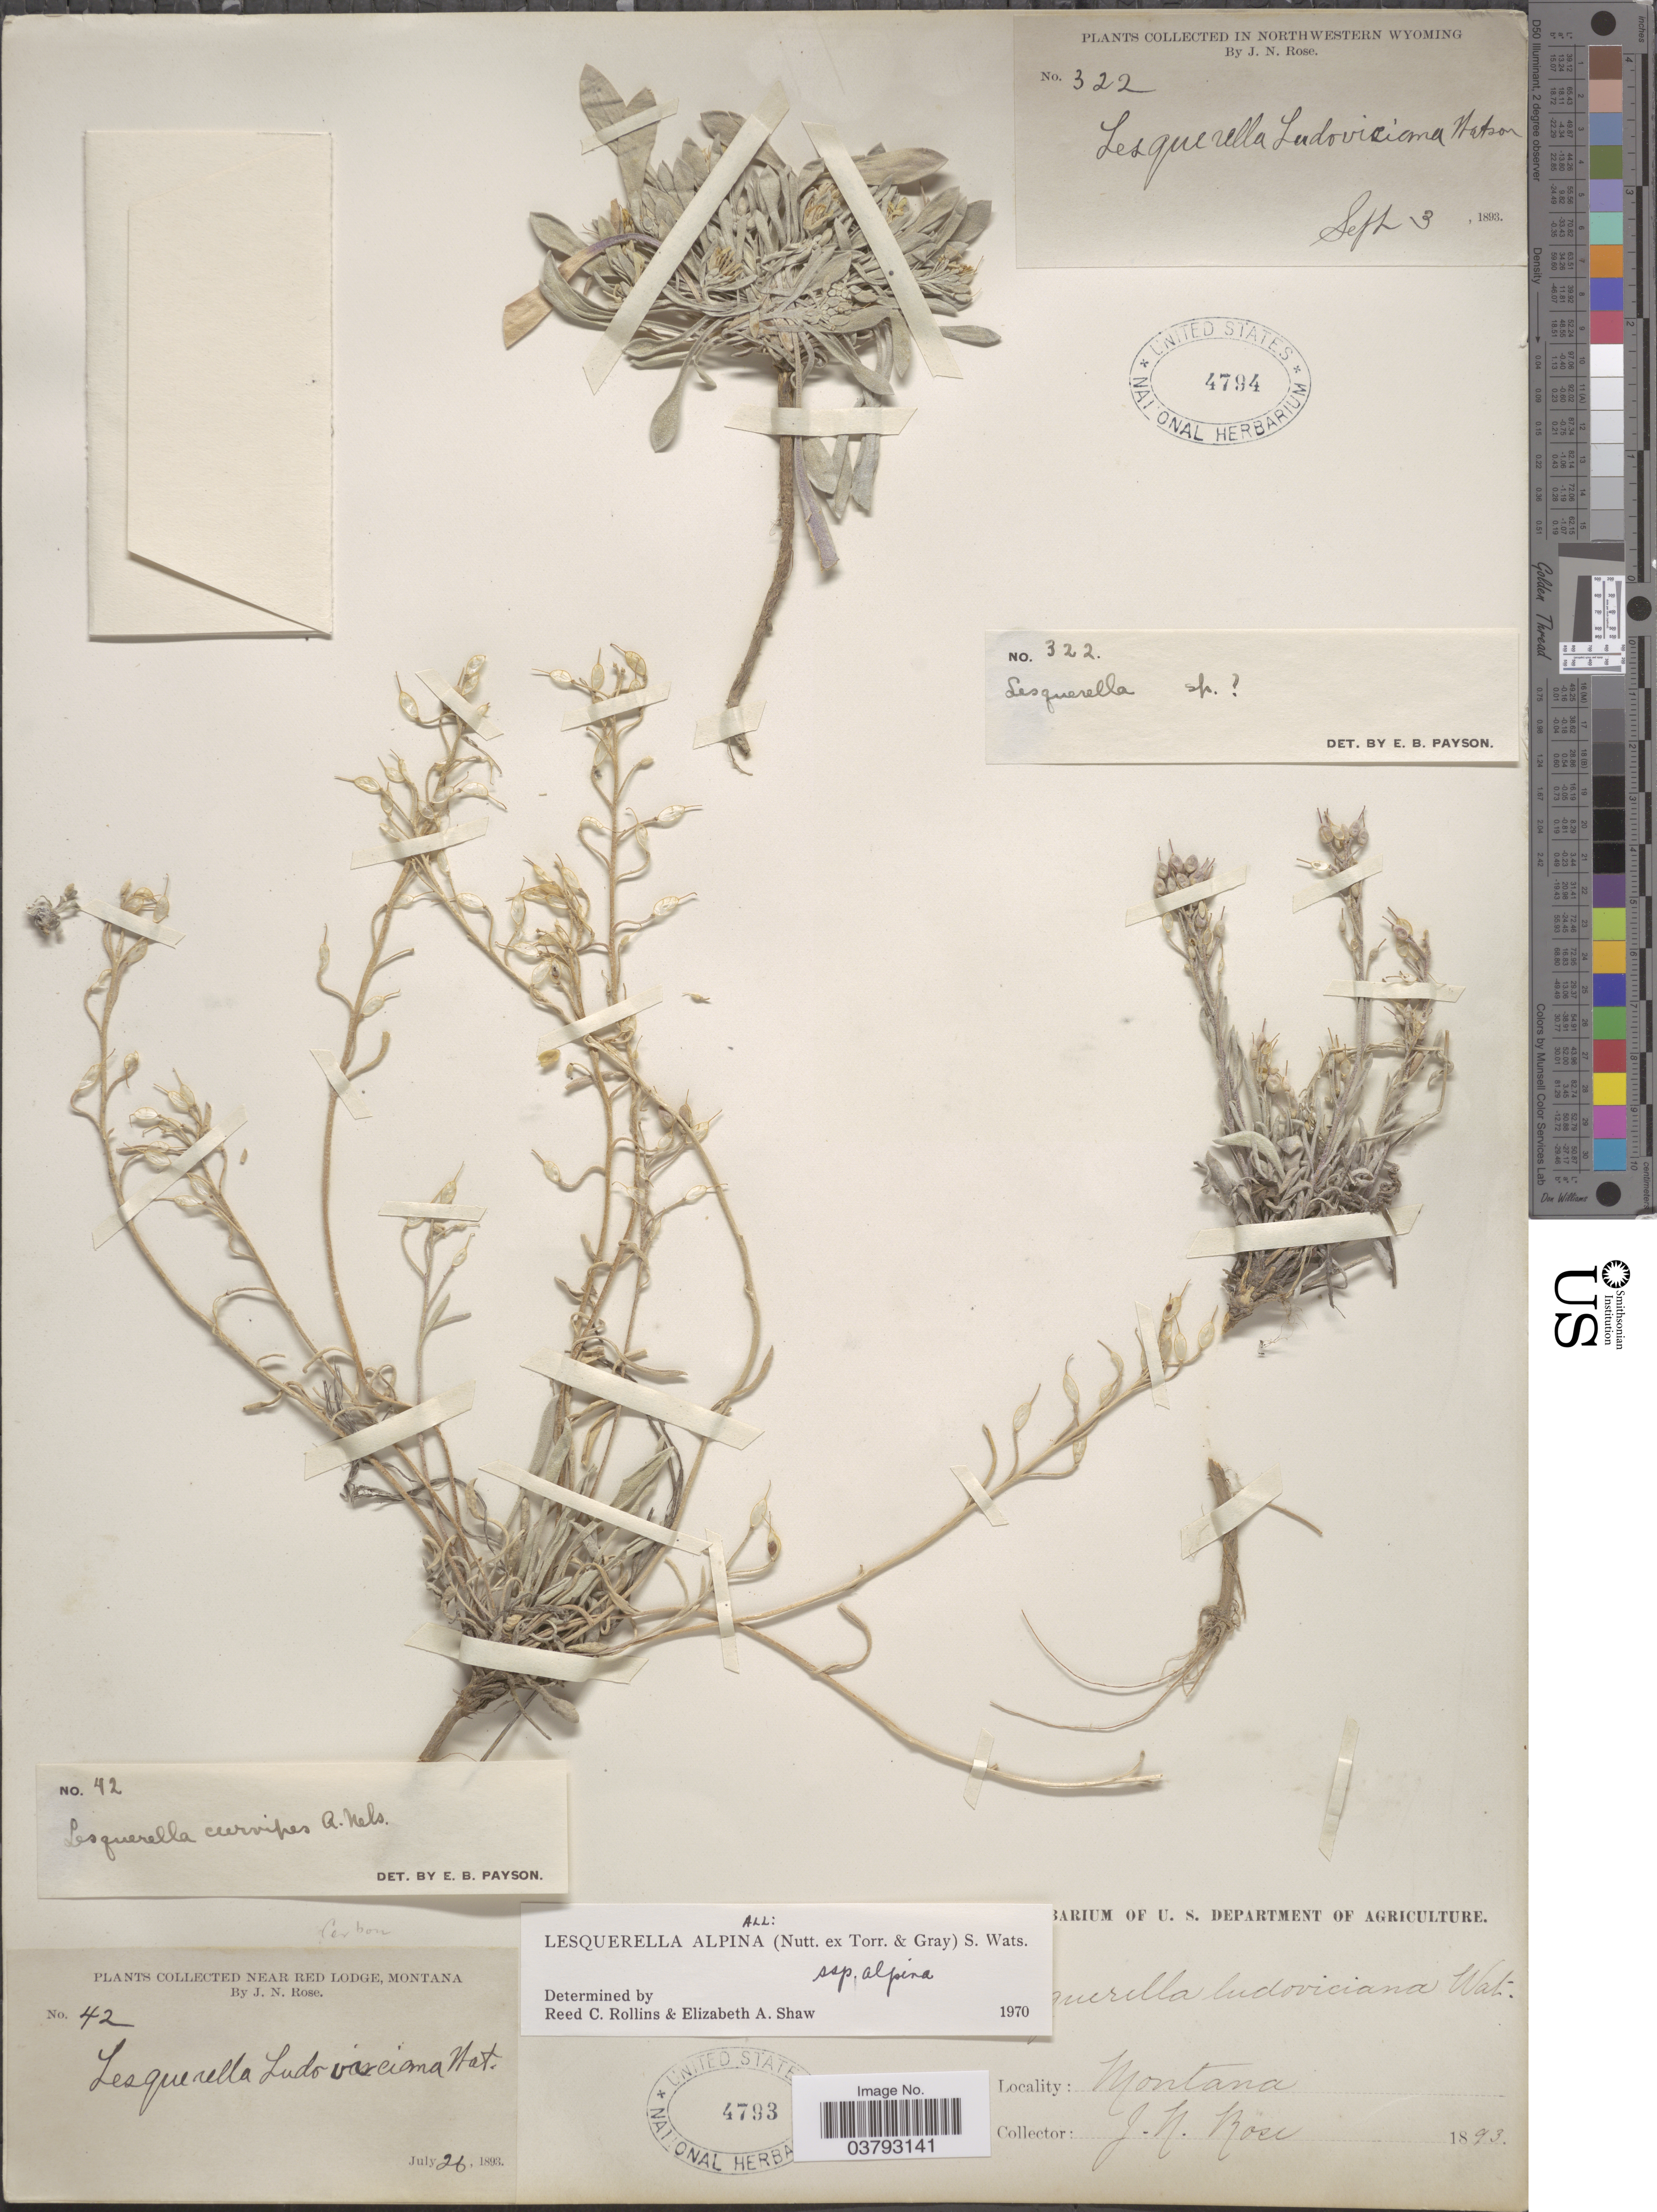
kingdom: Plantae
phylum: Tracheophyta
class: Magnoliopsida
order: Brassicales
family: Brassicaceae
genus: Lesquerella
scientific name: Lesquerella alpina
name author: (Nutt.) S. Watson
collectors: J. N. Rose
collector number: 42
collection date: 1893-07-26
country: United States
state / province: Montana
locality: Near Red Lodge.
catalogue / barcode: US 4793-2